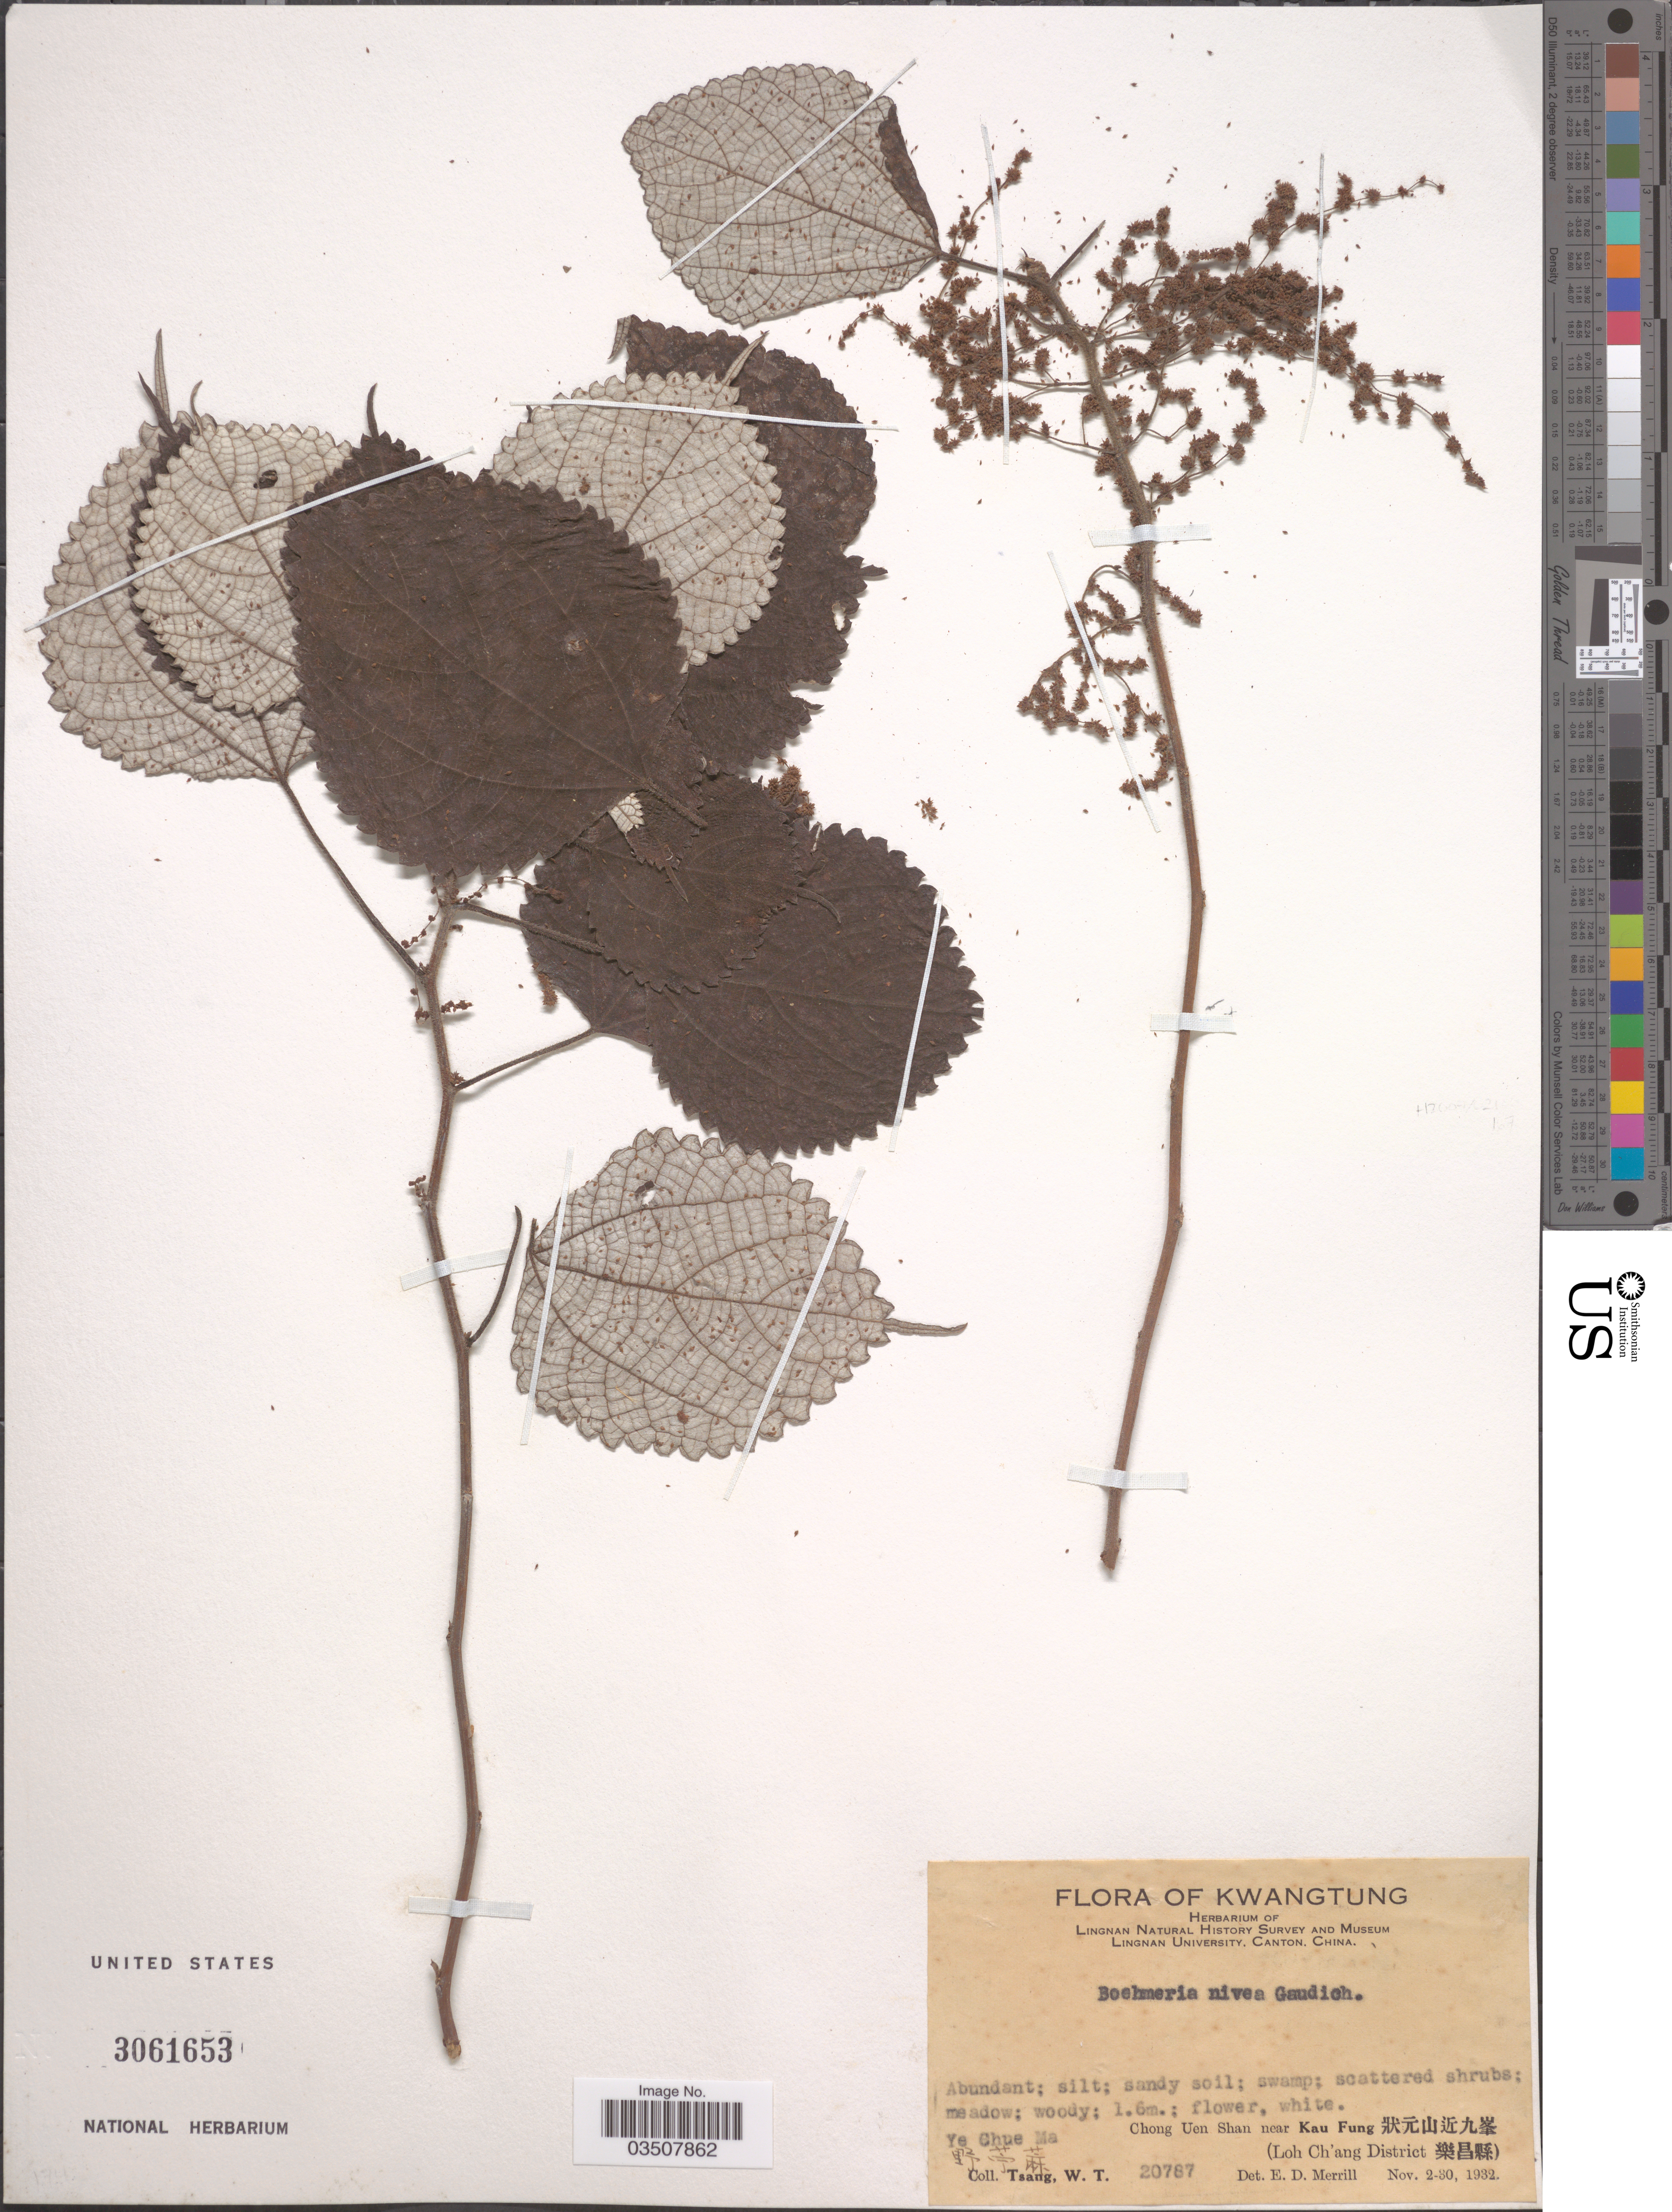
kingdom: Plantae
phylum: Tracheophyta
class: Magnoliopsida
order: Rosales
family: Urticaceae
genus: Boehmeria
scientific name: Boehmeria nivea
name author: (L.) Gaudich.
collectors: W. T. Tsang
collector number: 20787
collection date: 1932-11-02/1932-11-30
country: China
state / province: Guangdong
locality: Kwangtung. Ye Chue Ma X. Chong Uen Shan near Kau Fung X. (Loh Ch'ang District X).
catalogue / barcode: US 3061653